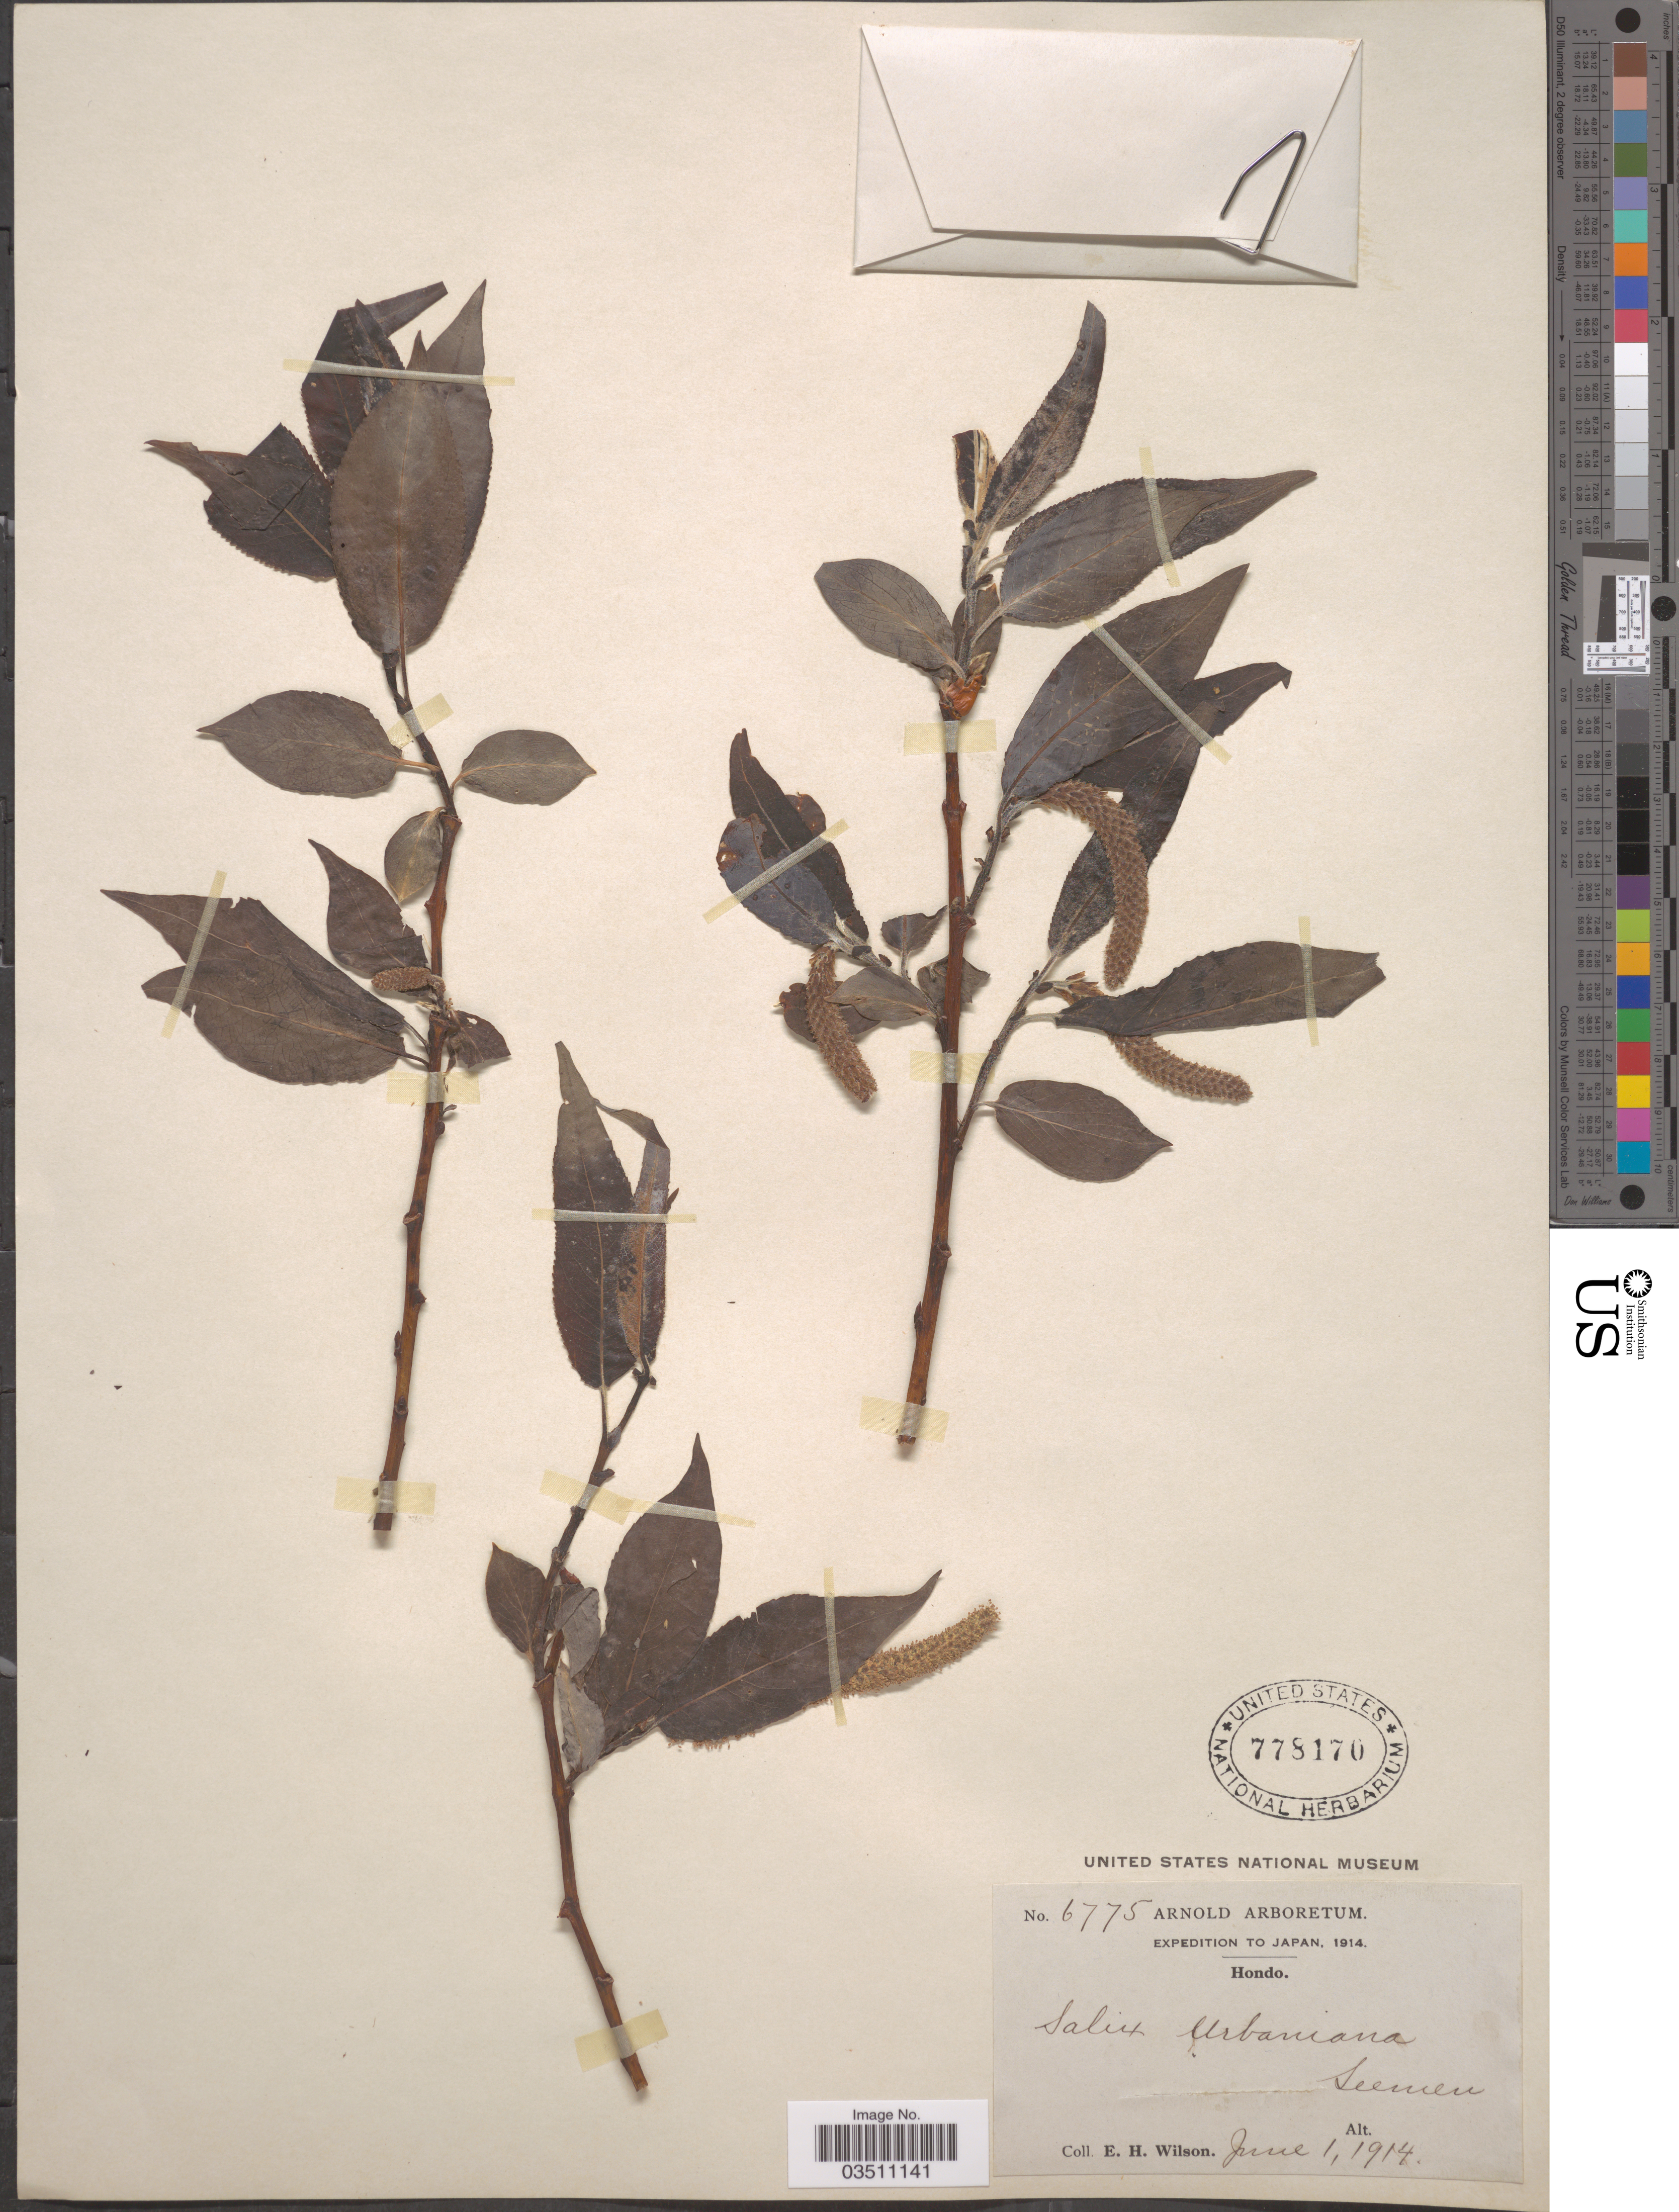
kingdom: Plantae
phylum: Tracheophyta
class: Magnoliopsida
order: Malpighiales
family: Salicaceae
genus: Salix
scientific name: Salix urbaniana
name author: Seemen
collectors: E. Wilson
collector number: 6775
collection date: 1914-06-01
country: Japan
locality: Hondo.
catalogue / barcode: US 778170